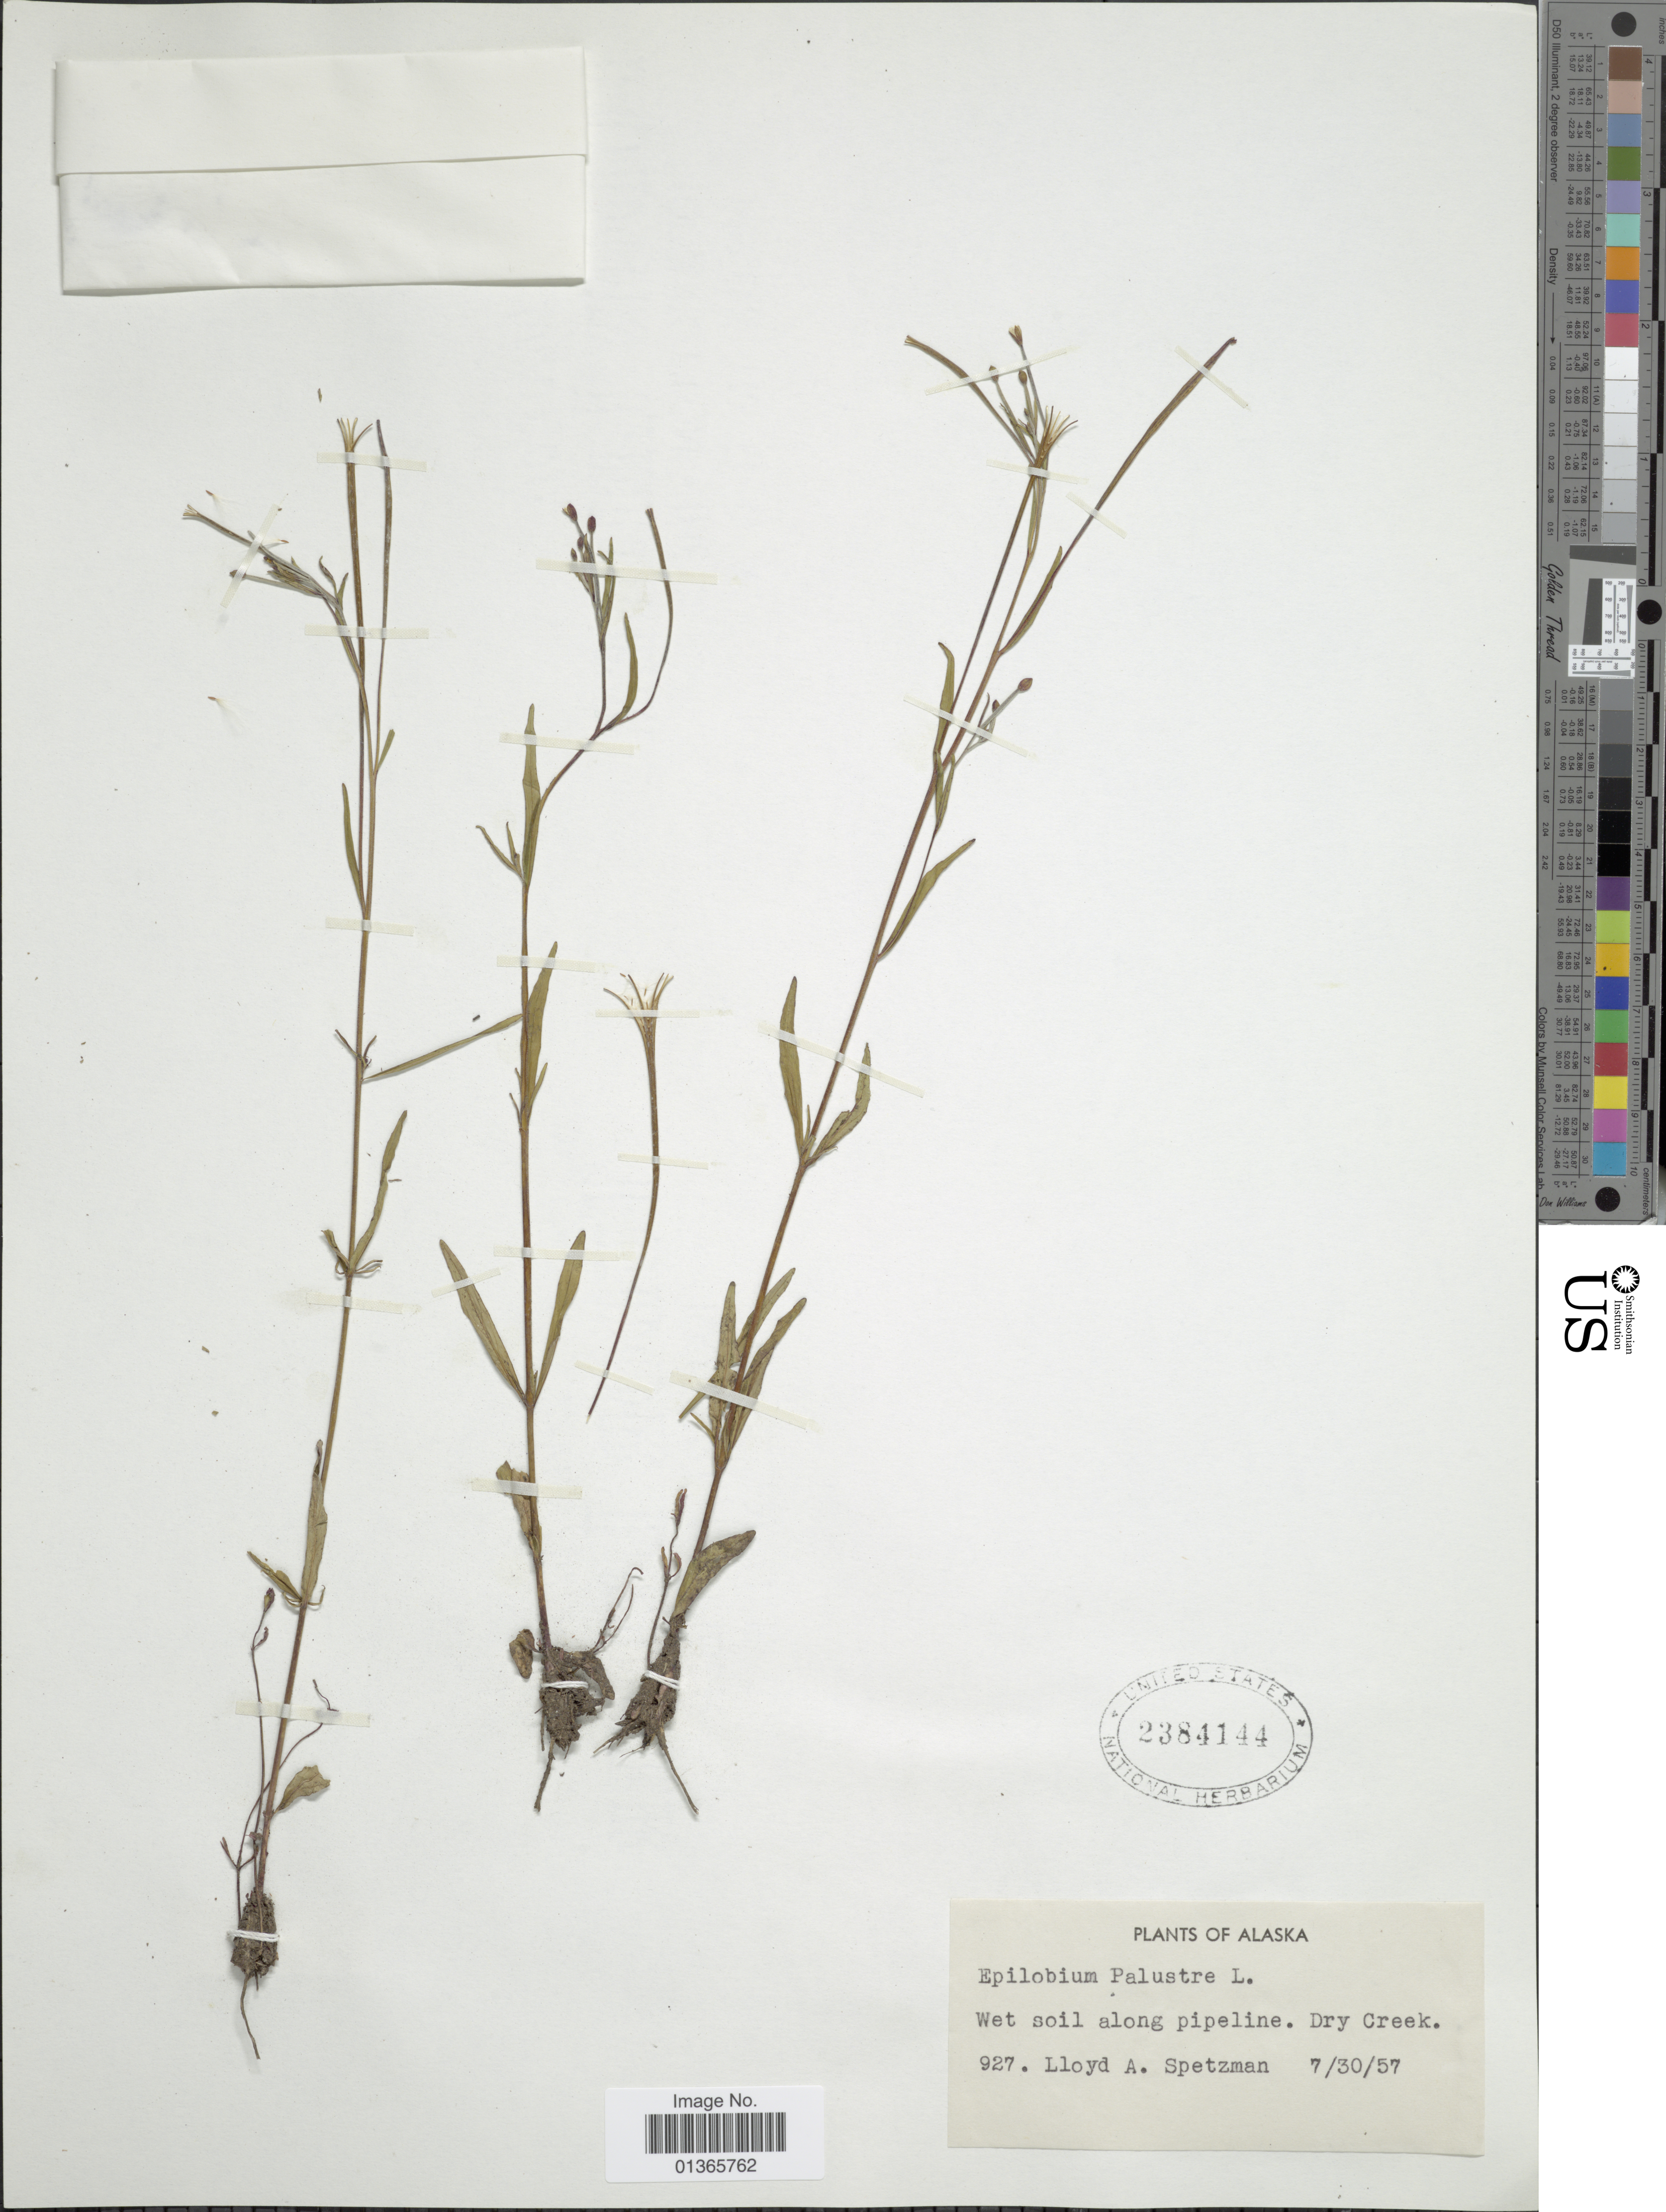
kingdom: Plantae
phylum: Tracheophyta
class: Magnoliopsida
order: Myrtales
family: Onagraceae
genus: Epilobium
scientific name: Epilobium palustre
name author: L.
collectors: L. Spetzman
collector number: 927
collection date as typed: Transcribed d/m/y: 30/7/57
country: United States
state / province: Alaska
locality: Wet soil along pipeline. Dry Creek.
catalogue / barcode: US 2384144